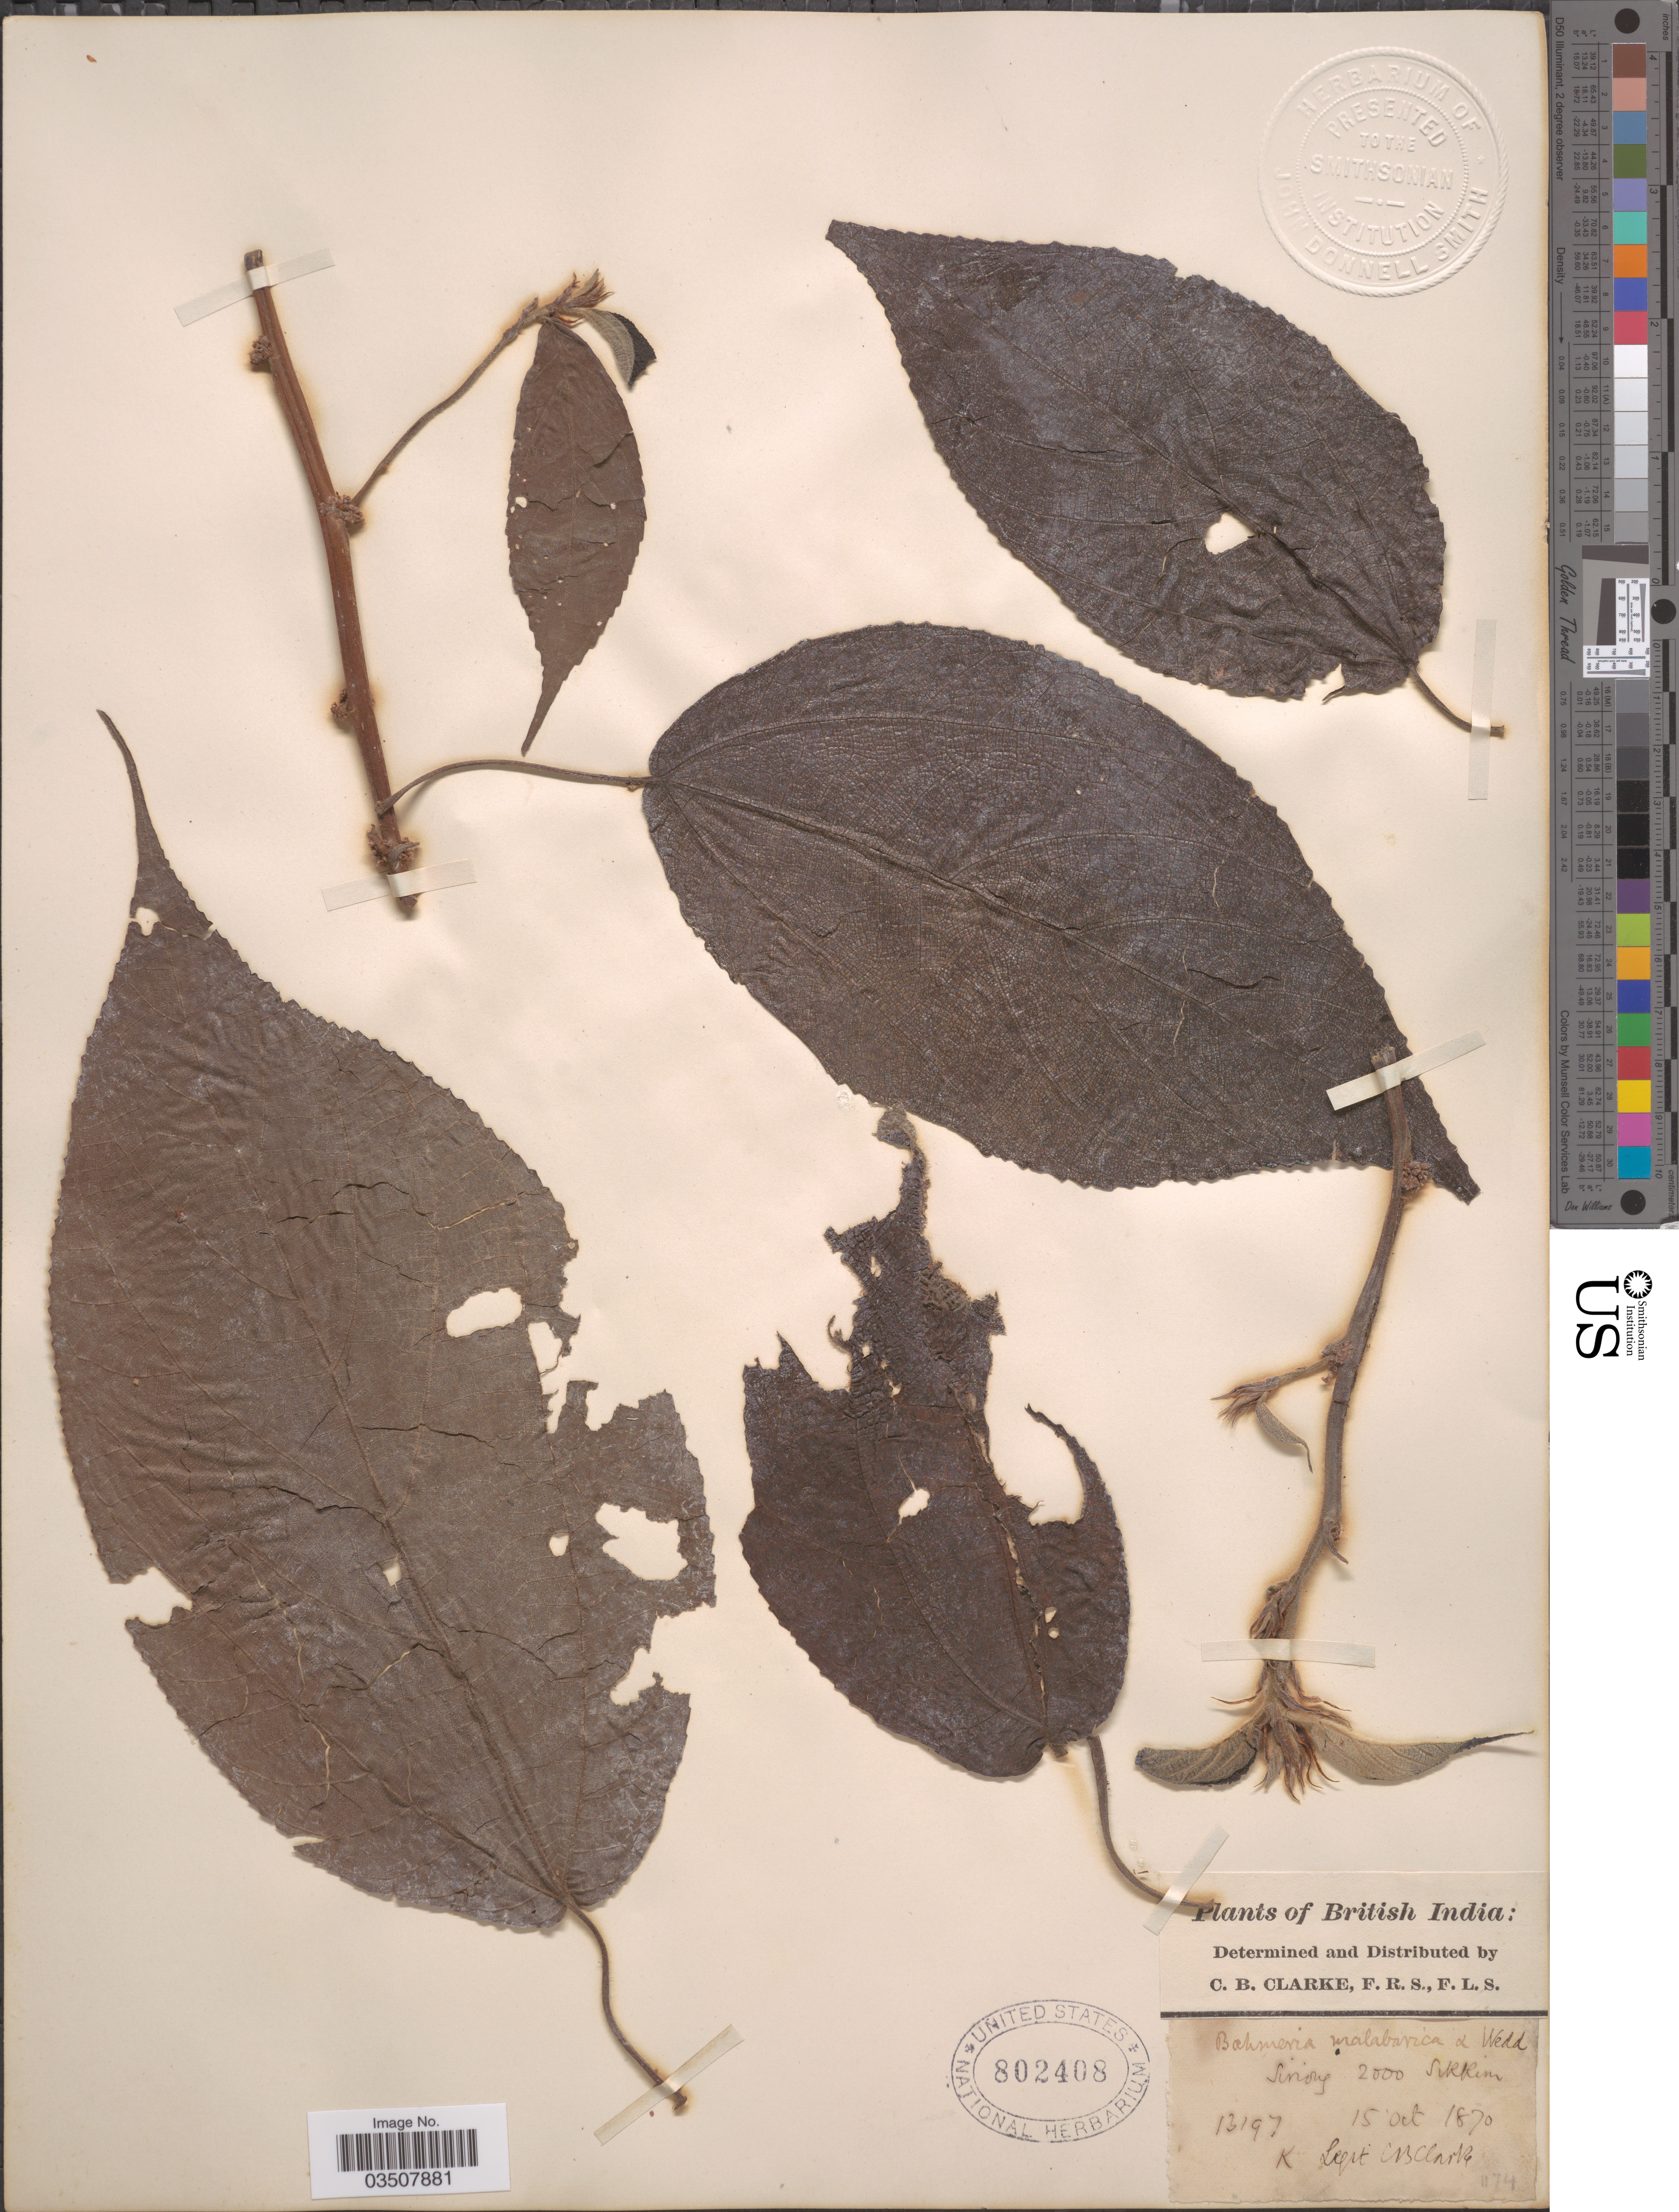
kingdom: Plantae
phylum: Tracheophyta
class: Magnoliopsida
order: Rosales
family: Urticaceae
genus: Boehmeria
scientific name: Boehmeria malabarica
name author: Wedd.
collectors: C. B. Clarke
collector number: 13197K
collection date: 1870-10-15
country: India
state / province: Sikkim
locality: British India. Sinong.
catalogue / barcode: US 802408